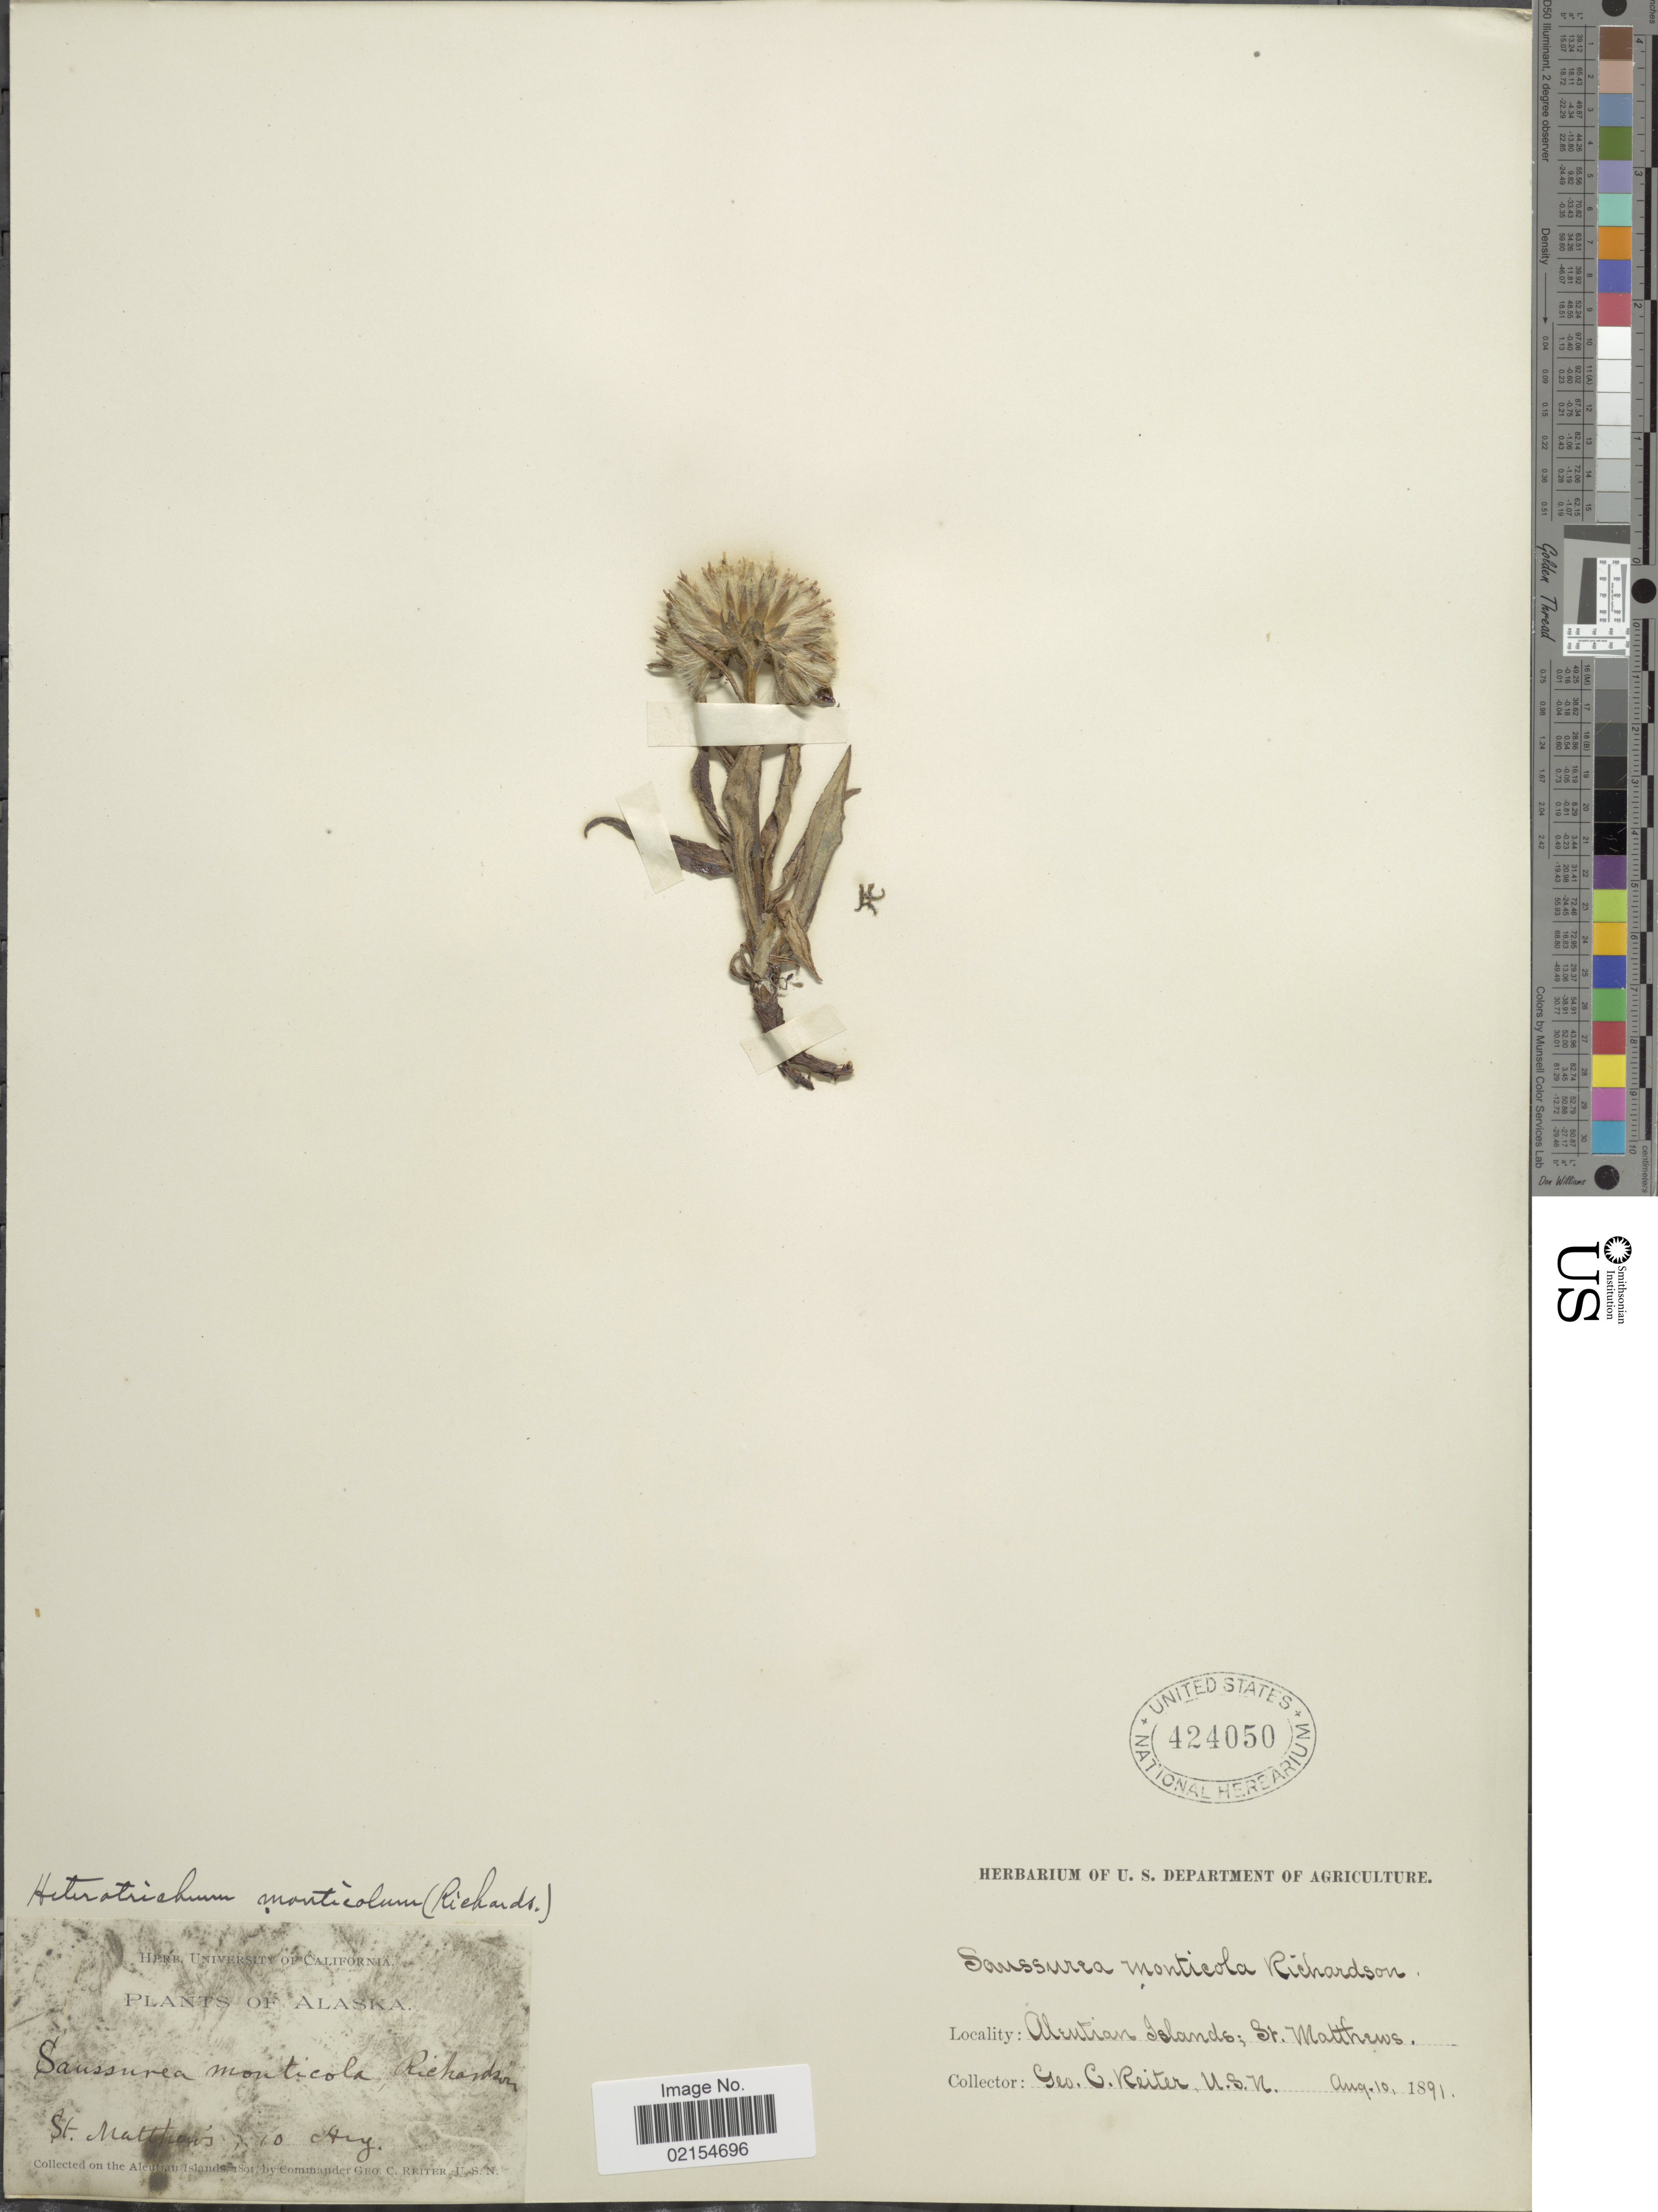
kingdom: Plantae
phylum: Tracheophyta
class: Magnoliopsida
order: Asterales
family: Asteraceae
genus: Saussurea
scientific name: Saussurea angustifolia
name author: (L.) DC.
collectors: G. Reiter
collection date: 1891-08-10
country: United States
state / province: Alaska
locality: Aleutian Islands, St. Matthews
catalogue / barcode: US 424050